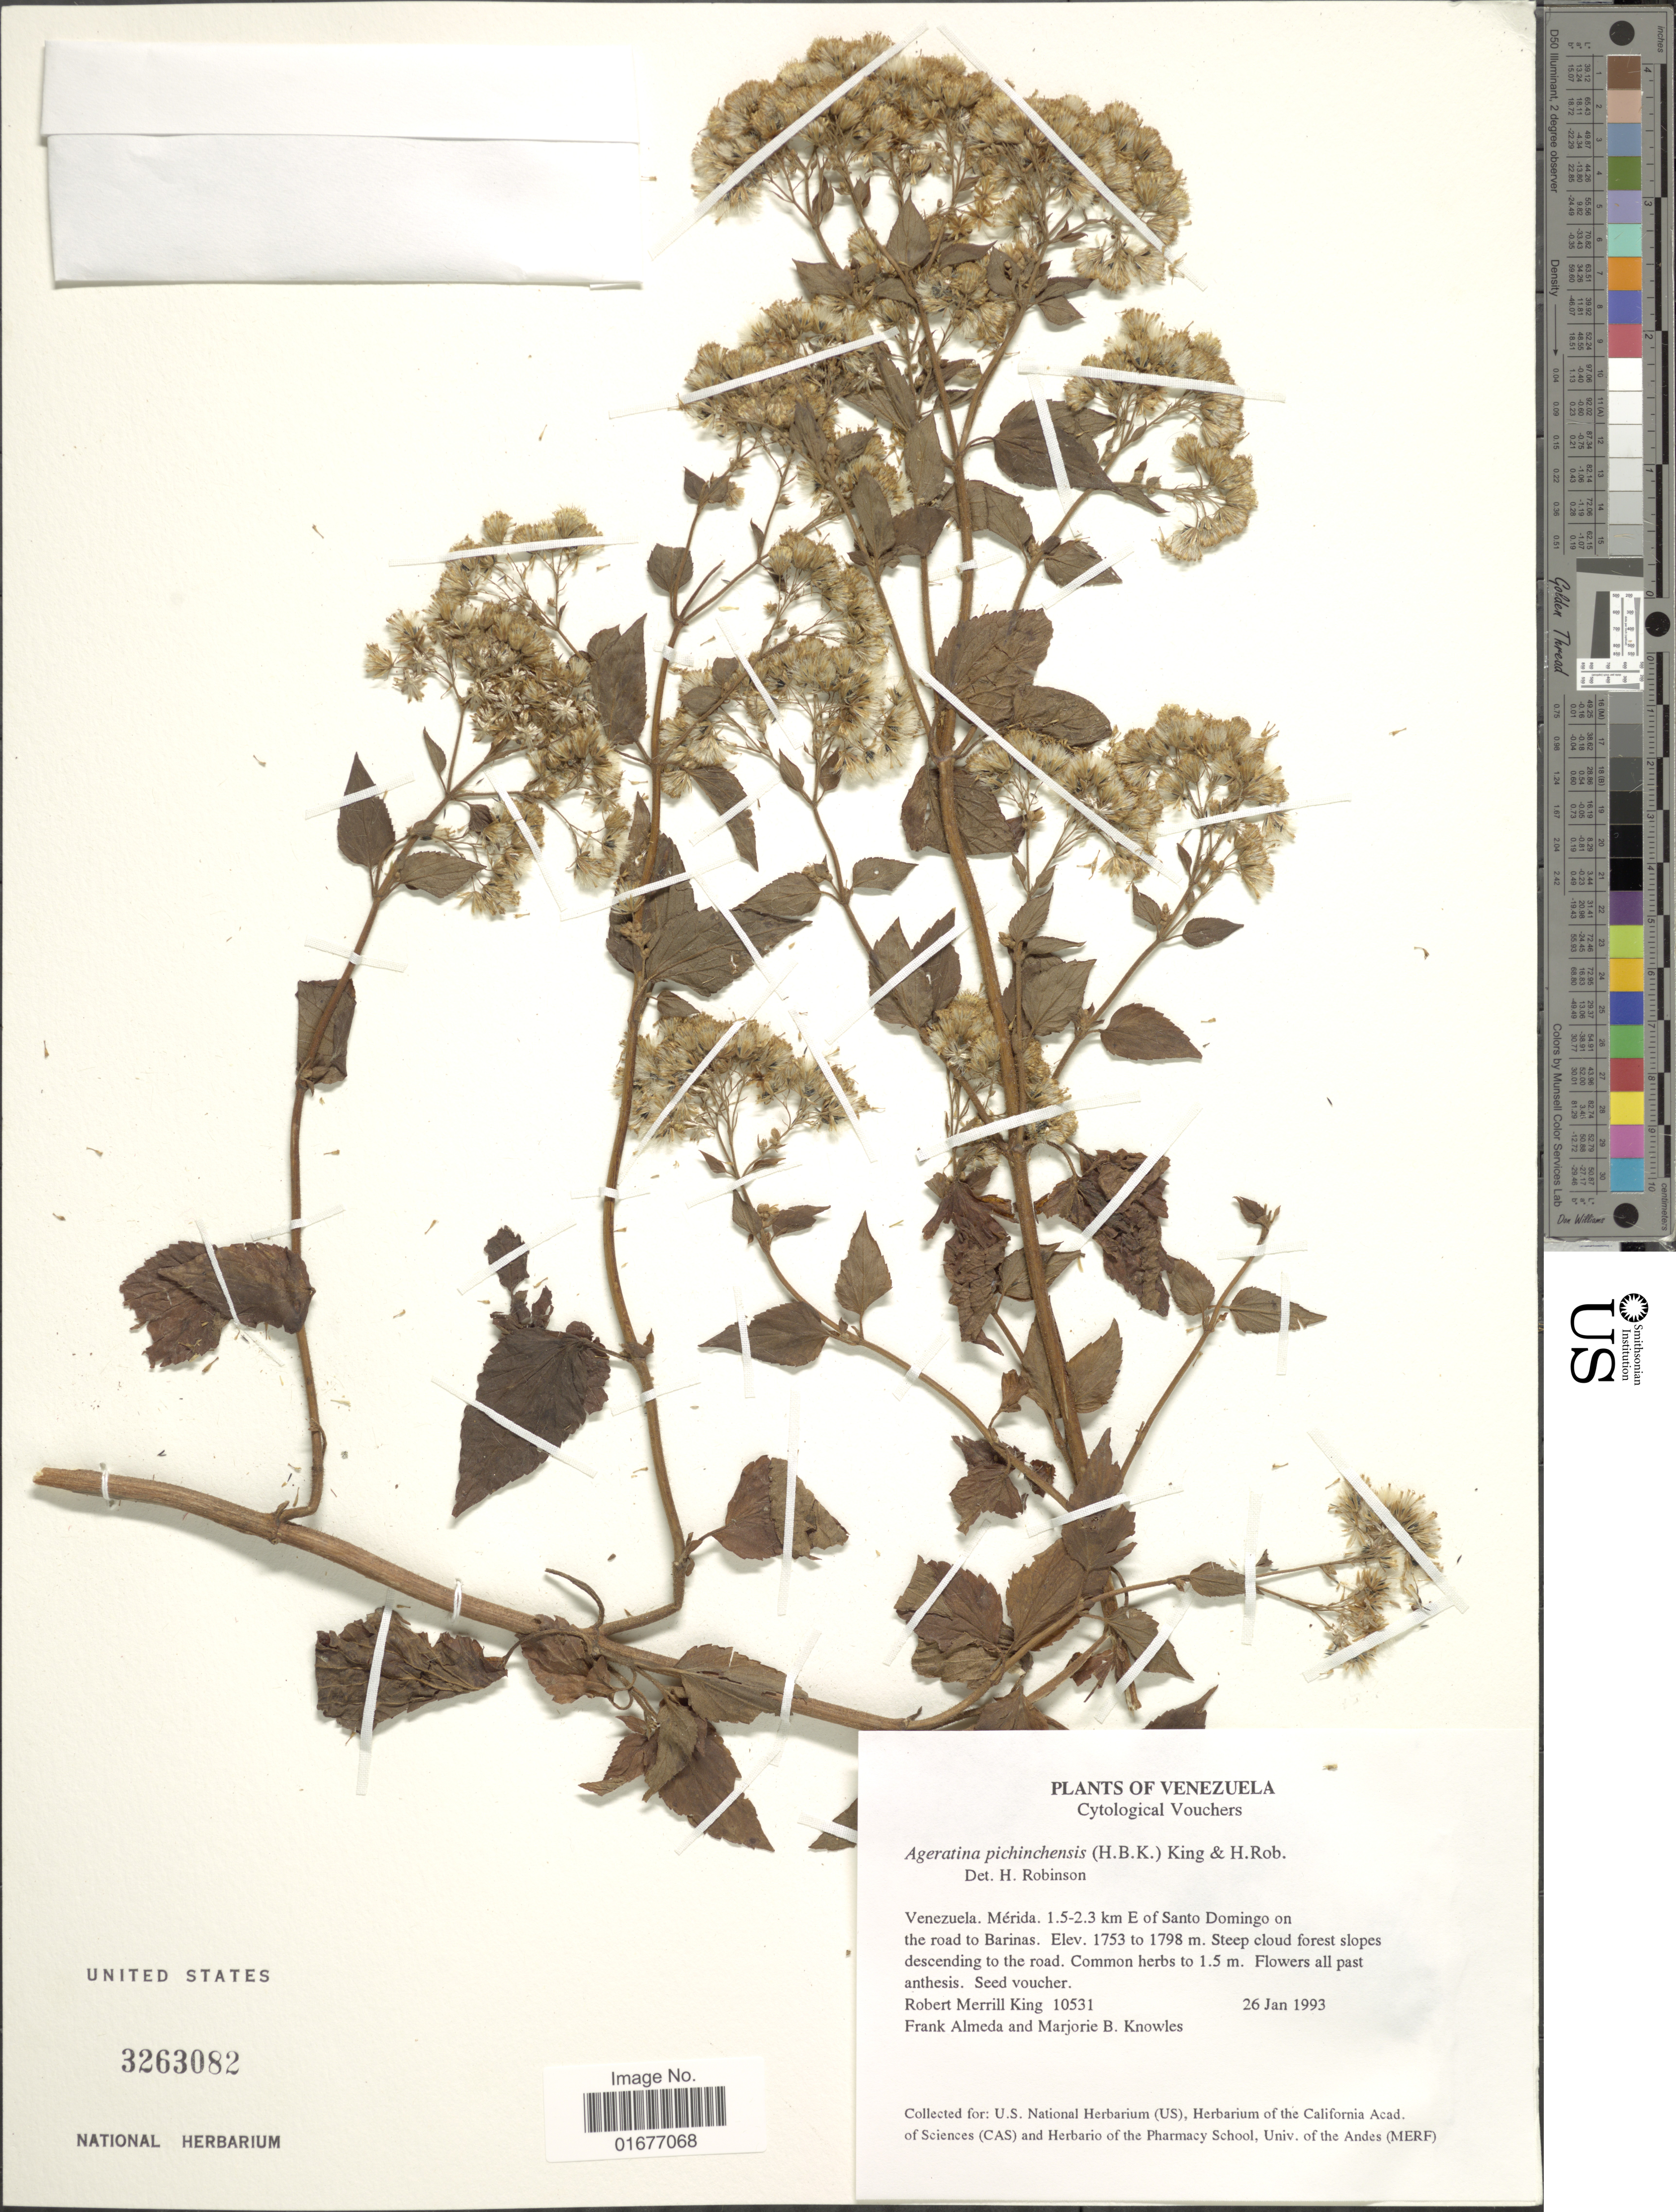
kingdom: Plantae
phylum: Tracheophyta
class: Magnoliopsida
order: Asterales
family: Asteraceae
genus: Ageratina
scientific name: Ageratina pichinchensis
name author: (Kunth) R.M. King & H. Rob.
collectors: R. M. King, F. Almeda & M. B. Knowles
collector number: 10531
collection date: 1993-01-26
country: Venezuela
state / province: Mérida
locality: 1.5-2.3 km E of Santo Domingo on the road to Barinas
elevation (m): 1753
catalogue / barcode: US 3263082